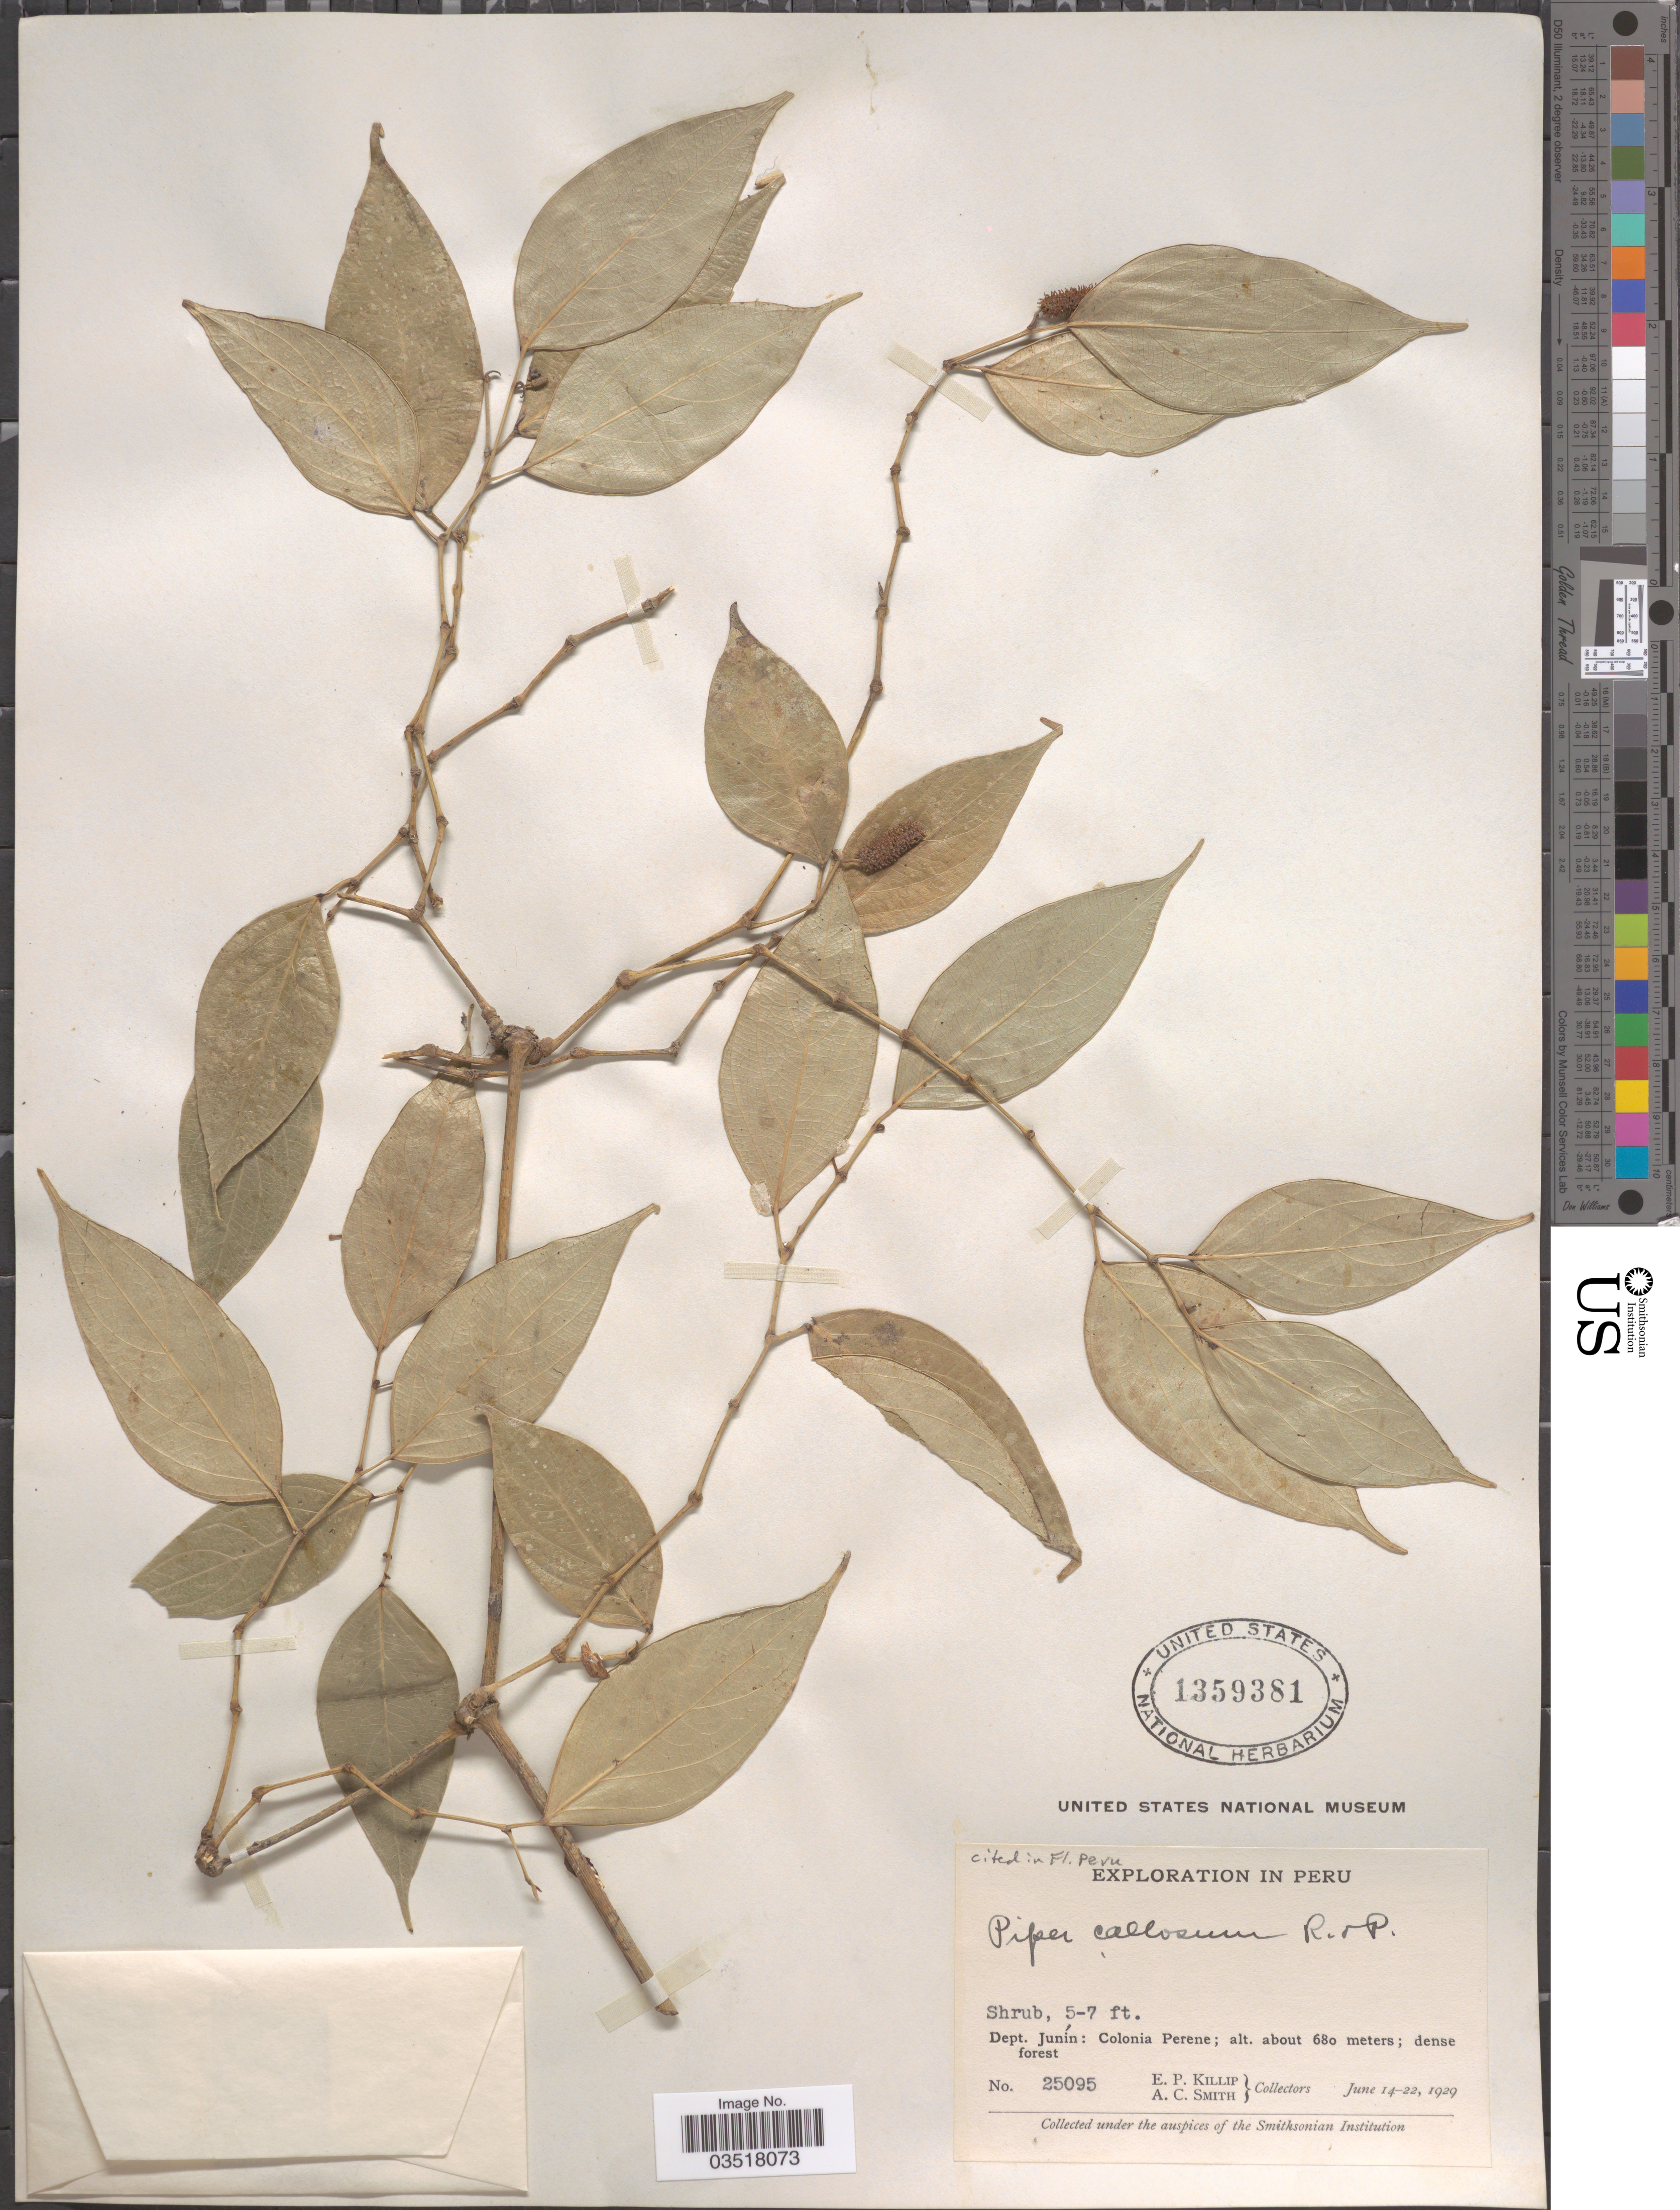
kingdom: Plantae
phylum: Tracheophyta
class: Magnoliopsida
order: Piperales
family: Piperaceae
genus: Piper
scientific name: Piper callosum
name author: Ruiz & Pav.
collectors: E. P. Killip & A. C. Smith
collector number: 25095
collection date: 1929-06-14/1929-06-22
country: Peru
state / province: Junín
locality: Dept. Junín: Colonia Perene.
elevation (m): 680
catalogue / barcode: US 1359381